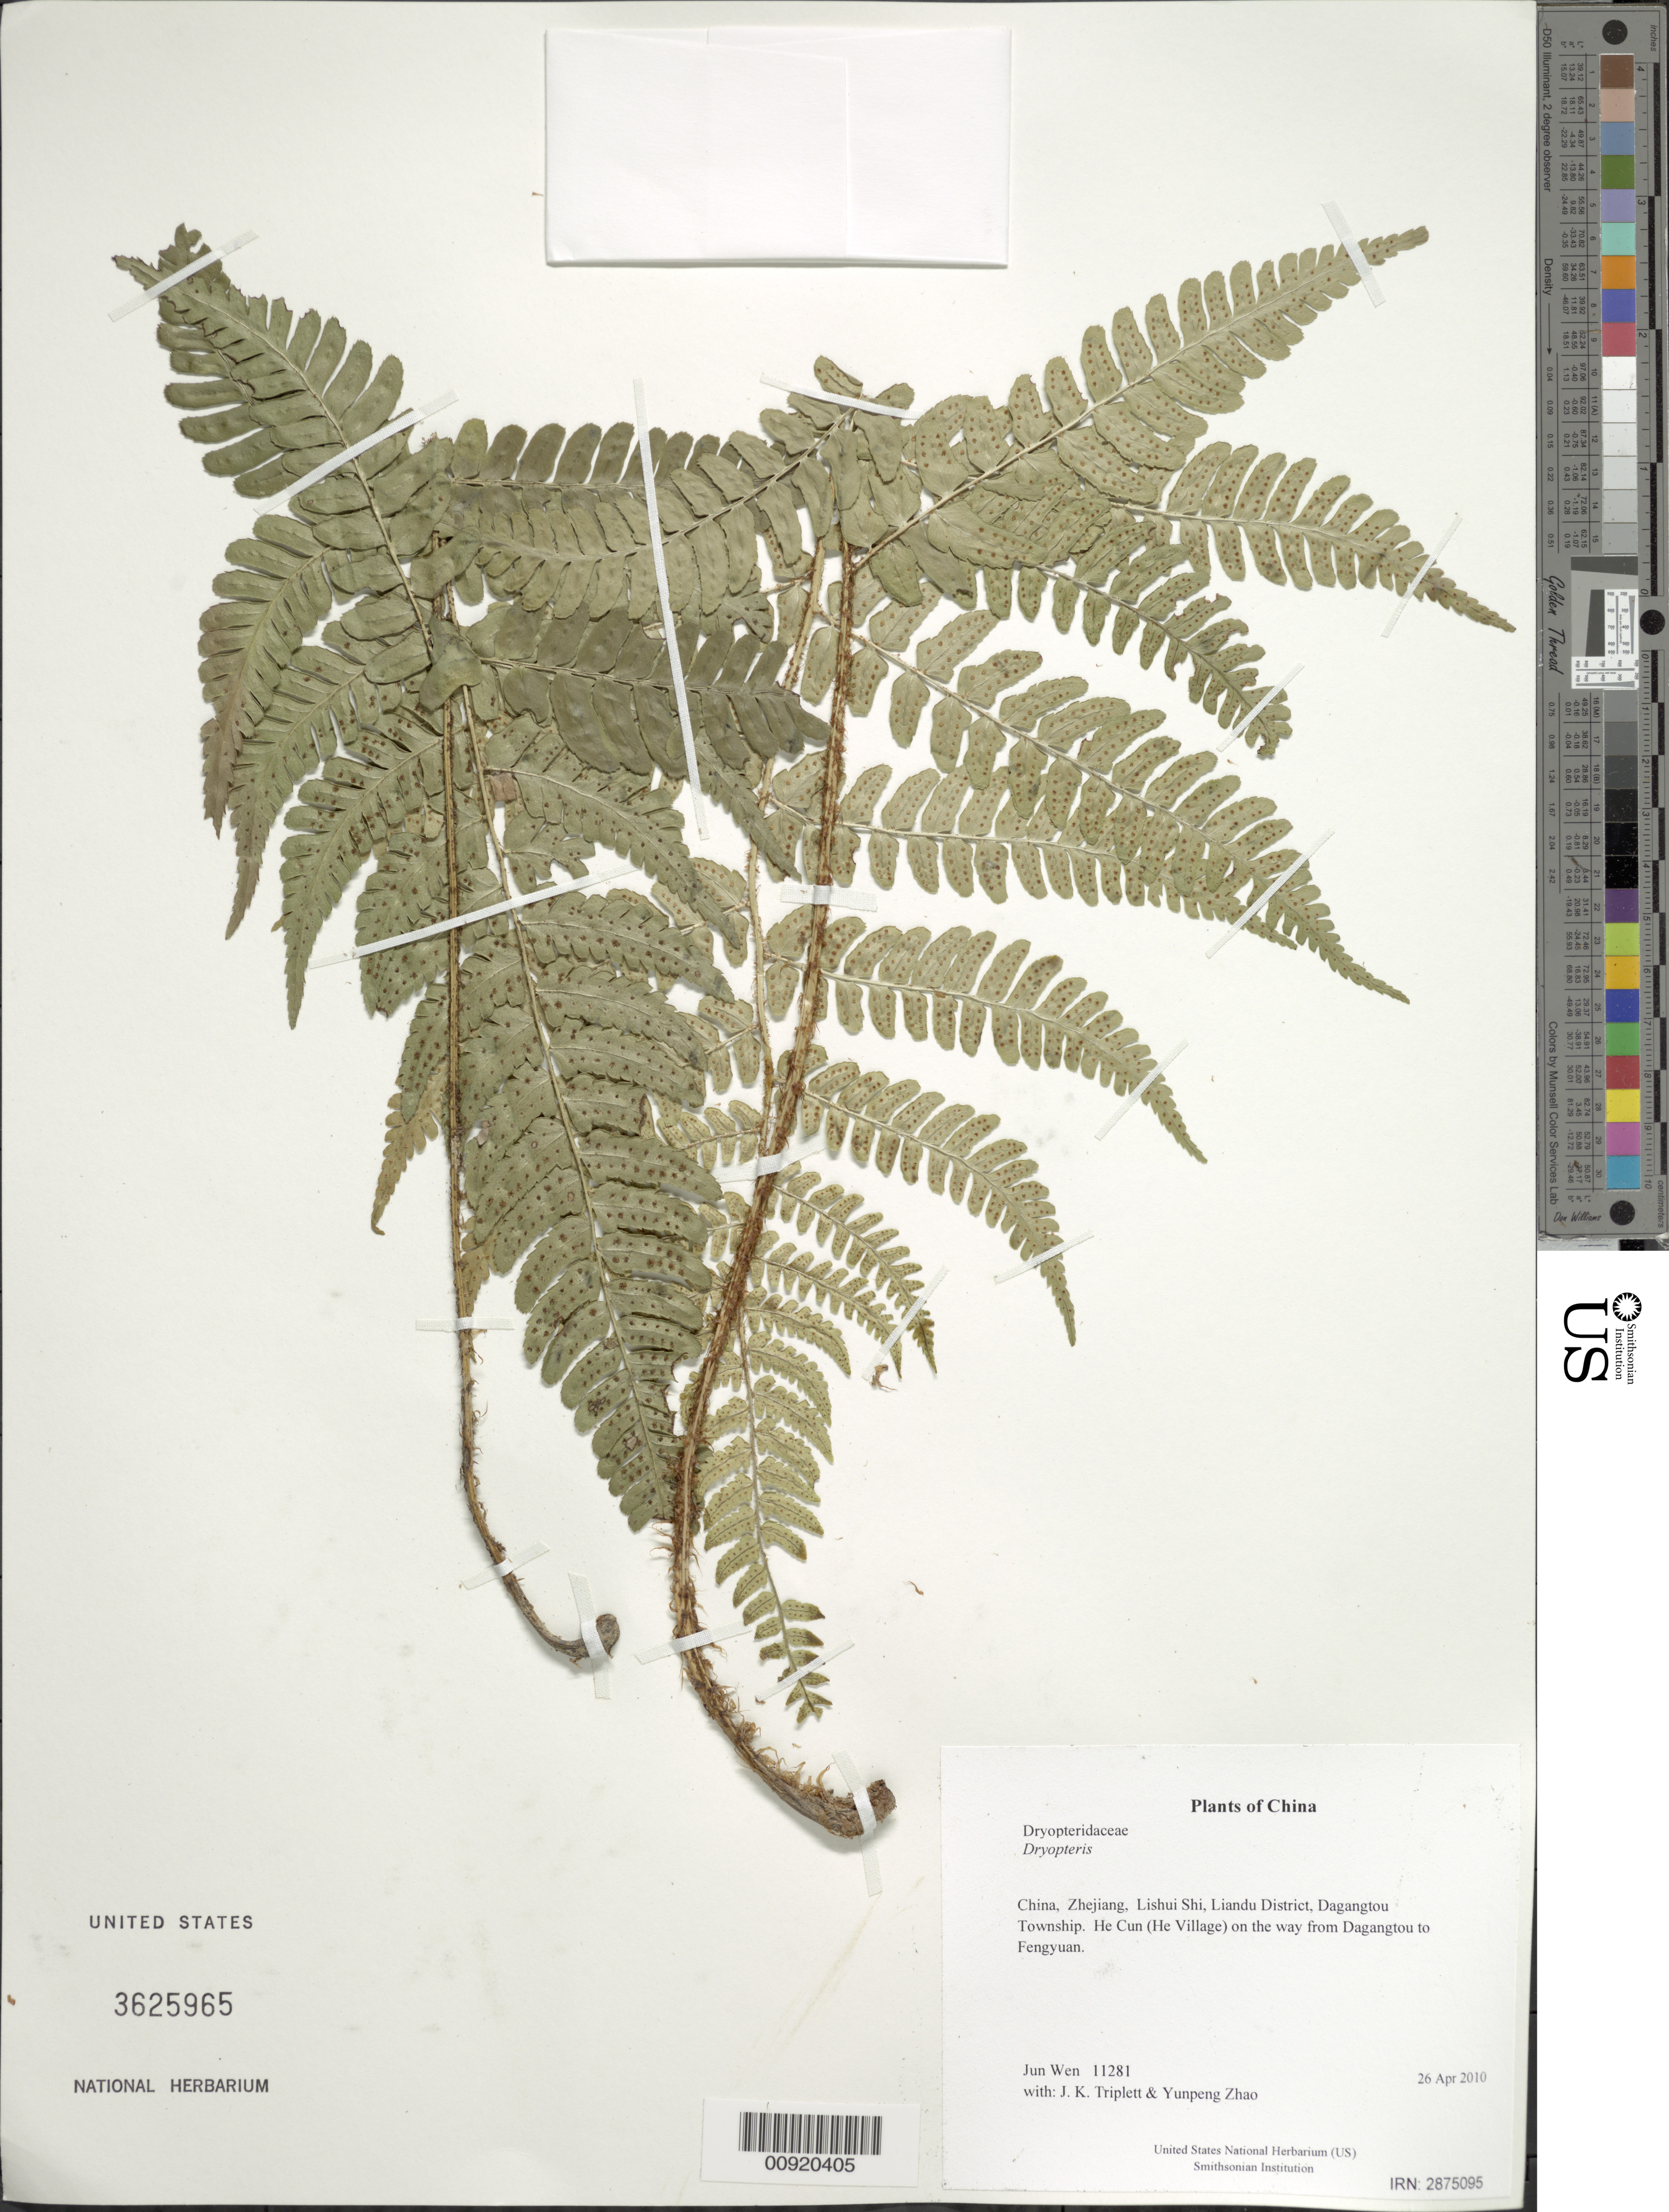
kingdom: Plantae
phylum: Tracheophyta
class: Polypodiopsida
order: Polypodiales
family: Dryopteridaceae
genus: Dryopteris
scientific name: Dryopteris sp.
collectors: J. Wen, J. K. Triplett & Yunpeng Zhao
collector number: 11281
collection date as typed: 26 Apr 2010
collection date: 2010-04-26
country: China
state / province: Zhejiang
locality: Lishui Shi, Liandu District, Dagangtou Township. He Cun (He Village) on the way from Dagangtou to Fengyuan.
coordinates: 28 17.134 N, 119 45.822 E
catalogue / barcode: US 3625965